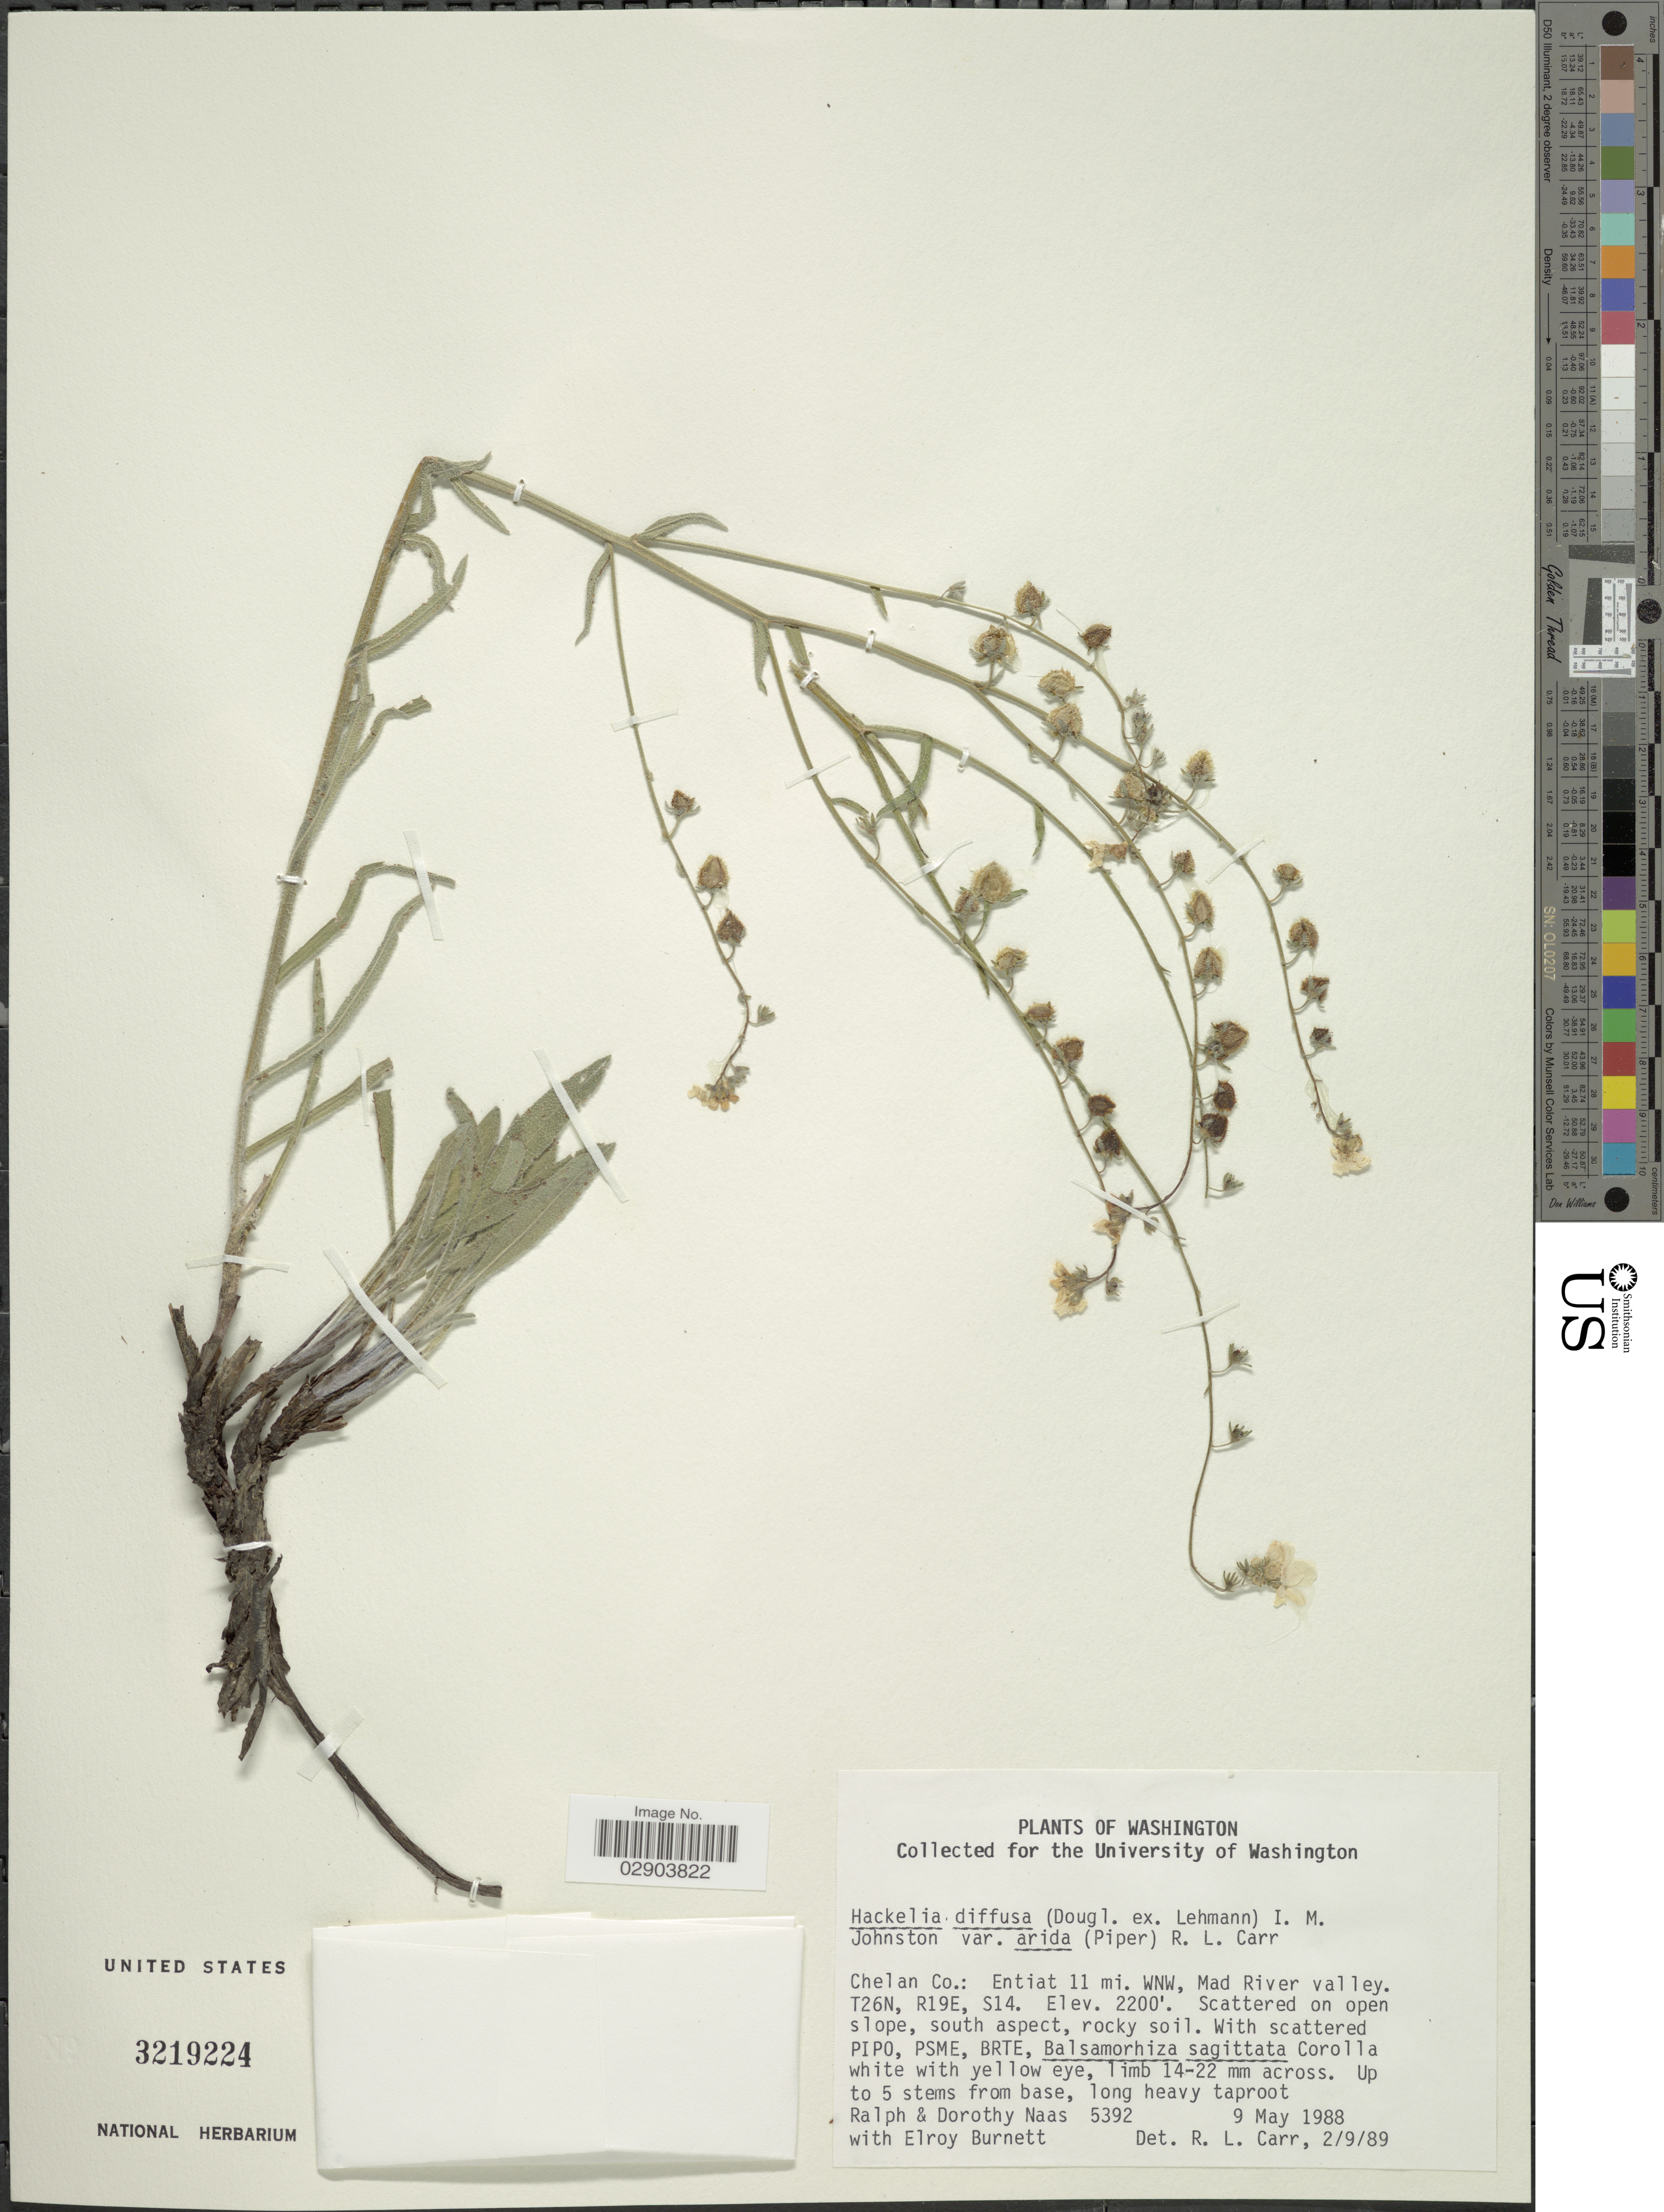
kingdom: Plantae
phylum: Tracheophyta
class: Magnoliopsida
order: Boraginales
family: Boraginaceae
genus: Hackelia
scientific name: Hackelia diffusa var. arida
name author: (Piper) Carr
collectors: R. Naas, D. Naas & E. Burnett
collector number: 5392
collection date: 1988-05-09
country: United States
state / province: Washington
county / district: Chelan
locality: Chelan Co., Entiat 11 mi. WNW, Mad River Valley, T26N, R19E, S14.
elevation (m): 671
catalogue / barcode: US 3219224